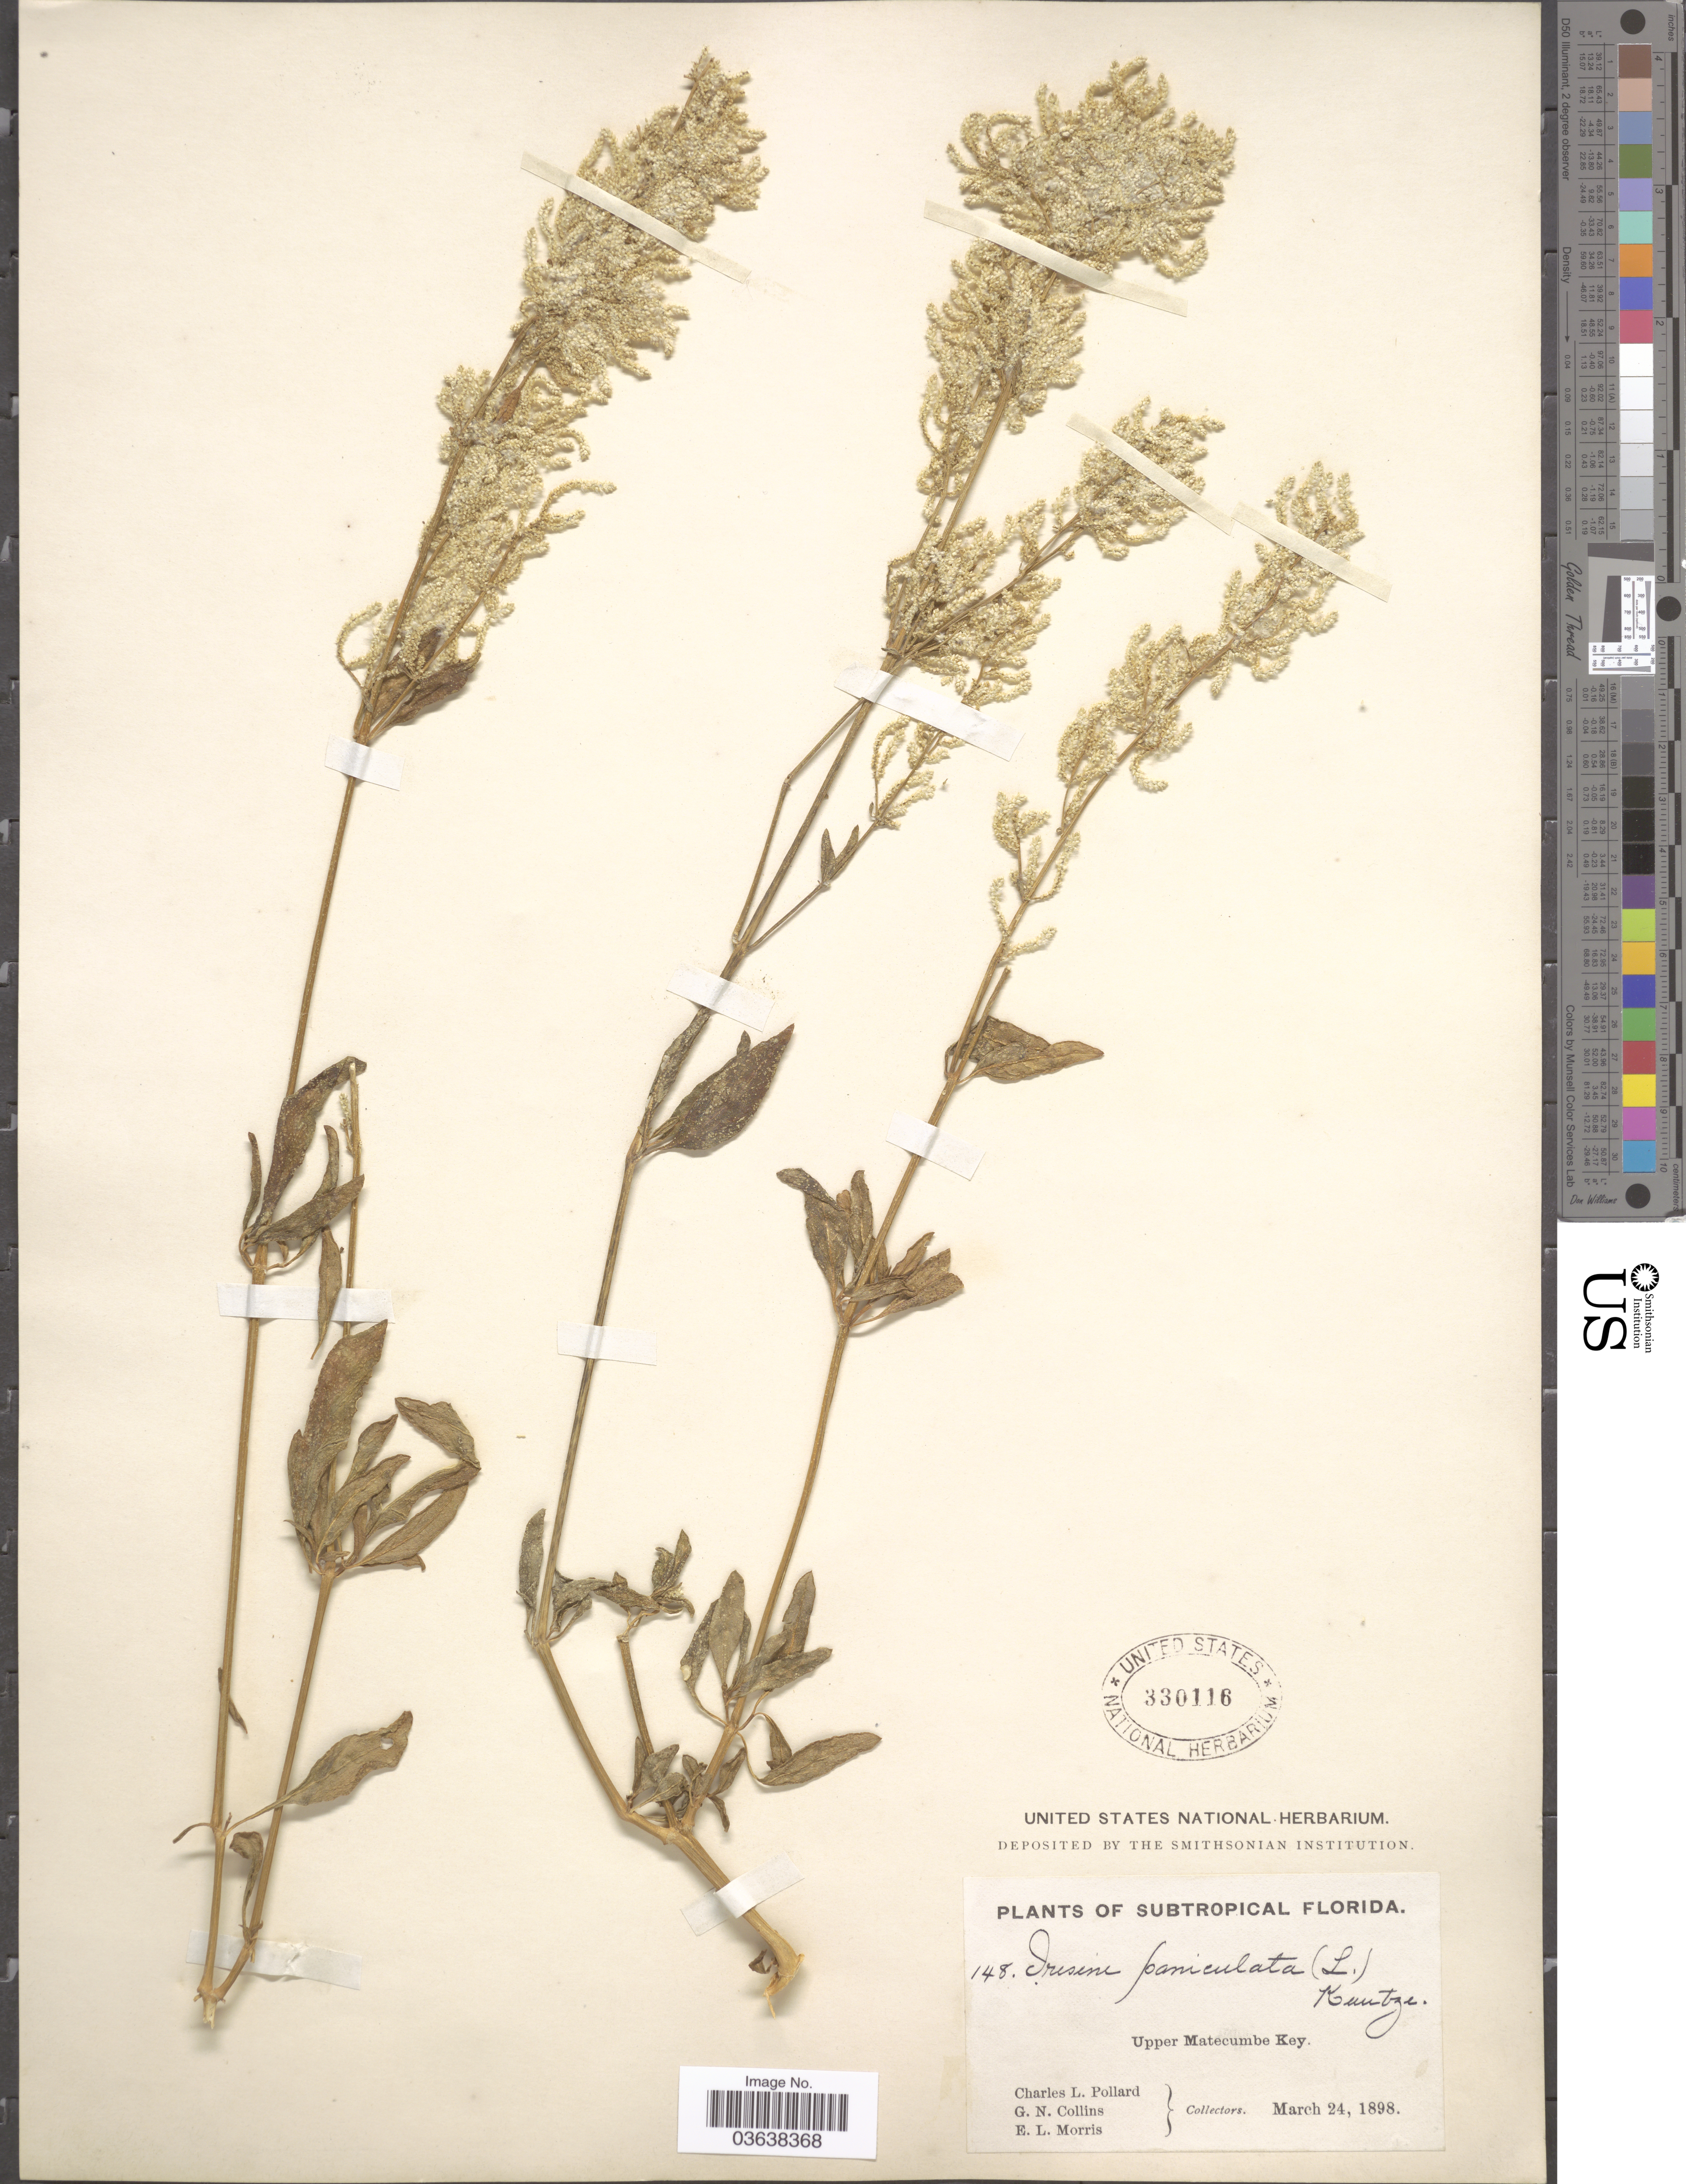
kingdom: Plantae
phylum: Tracheophyta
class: Magnoliopsida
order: Caryophyllales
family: Amaranthaceae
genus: Iresine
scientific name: Iresine flavescens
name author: Humb. & Bonpl. ex Willd.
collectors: C. L. Pollard, G. Collins & E. Morris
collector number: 148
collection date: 1898-03-24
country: United States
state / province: Florida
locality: Subtropical Florida. Upper Matecumbe Key.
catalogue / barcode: US 330116